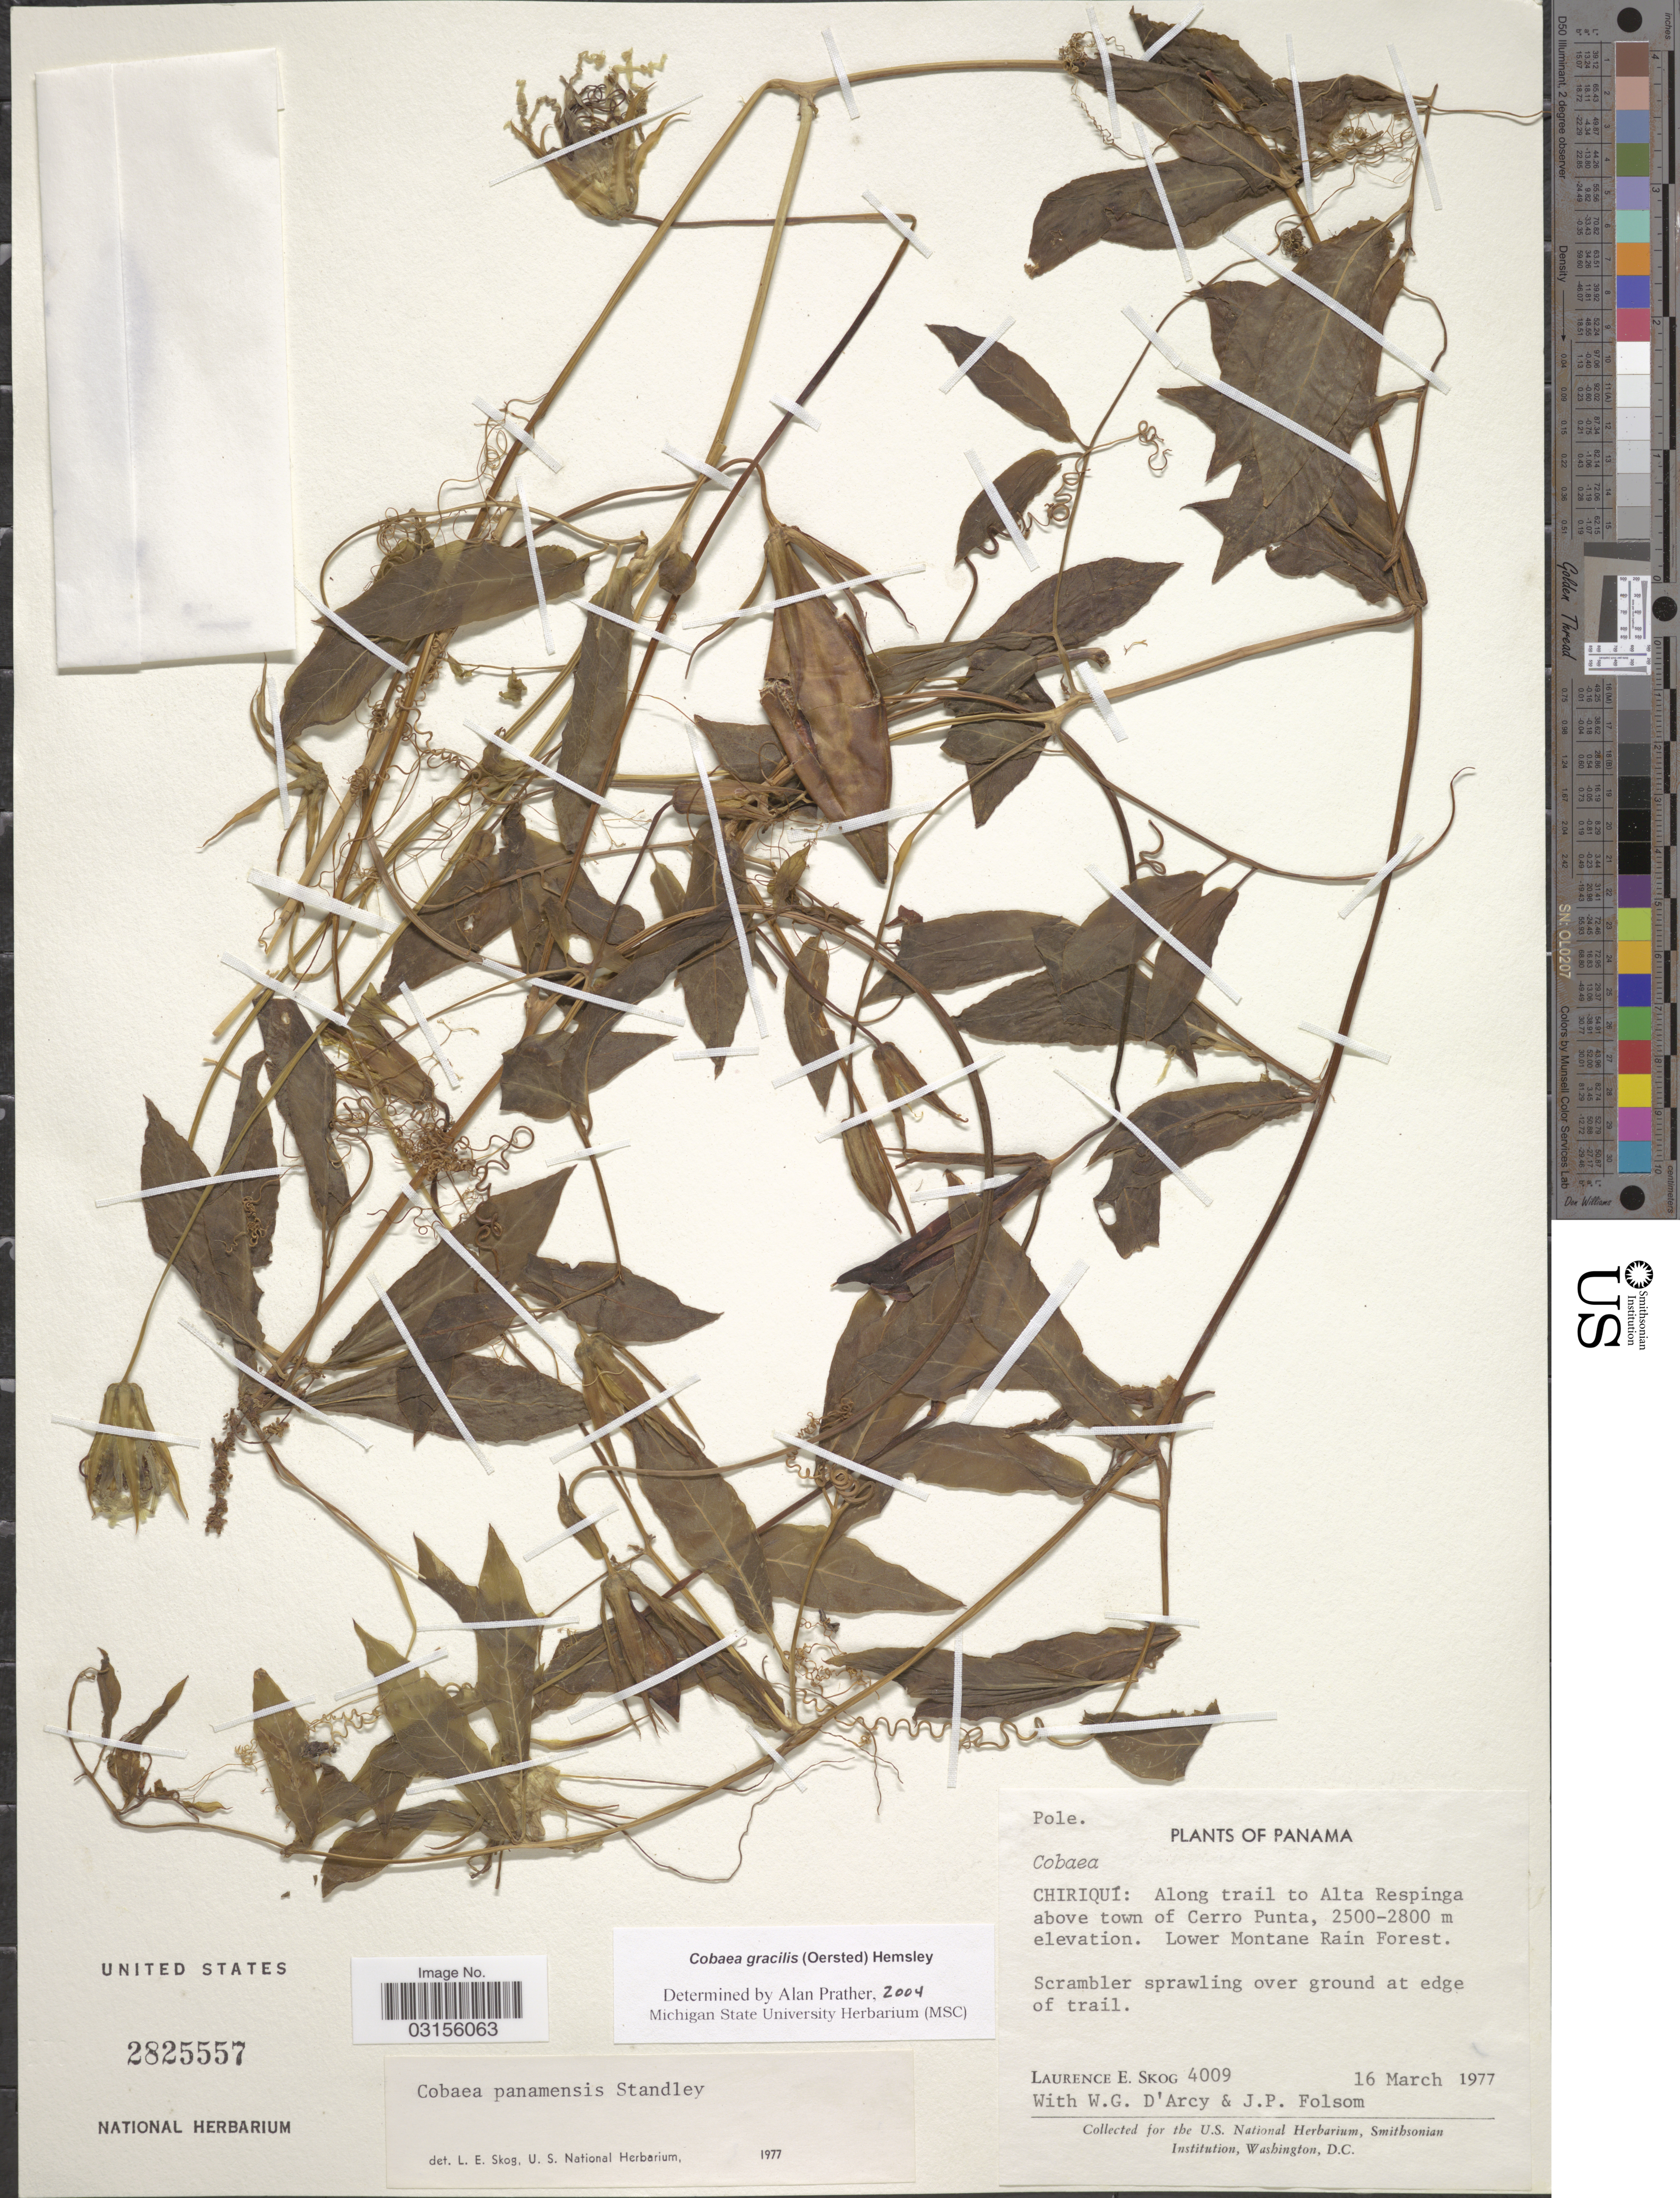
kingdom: Plantae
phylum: Tracheophyta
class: Magnoliopsida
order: Ericales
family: Polemoniaceae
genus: Cobaea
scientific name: Cobaea gracilis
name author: (Oerst.) Hemsl.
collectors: L. E. Skog, W. G. D'Arcy & J. P. Folsom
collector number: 4009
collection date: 1977-03-16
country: Panama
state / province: Chiriqui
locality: Along trail to Alta Respinga above town of Cerro Punta.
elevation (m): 2500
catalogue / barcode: US 2825557